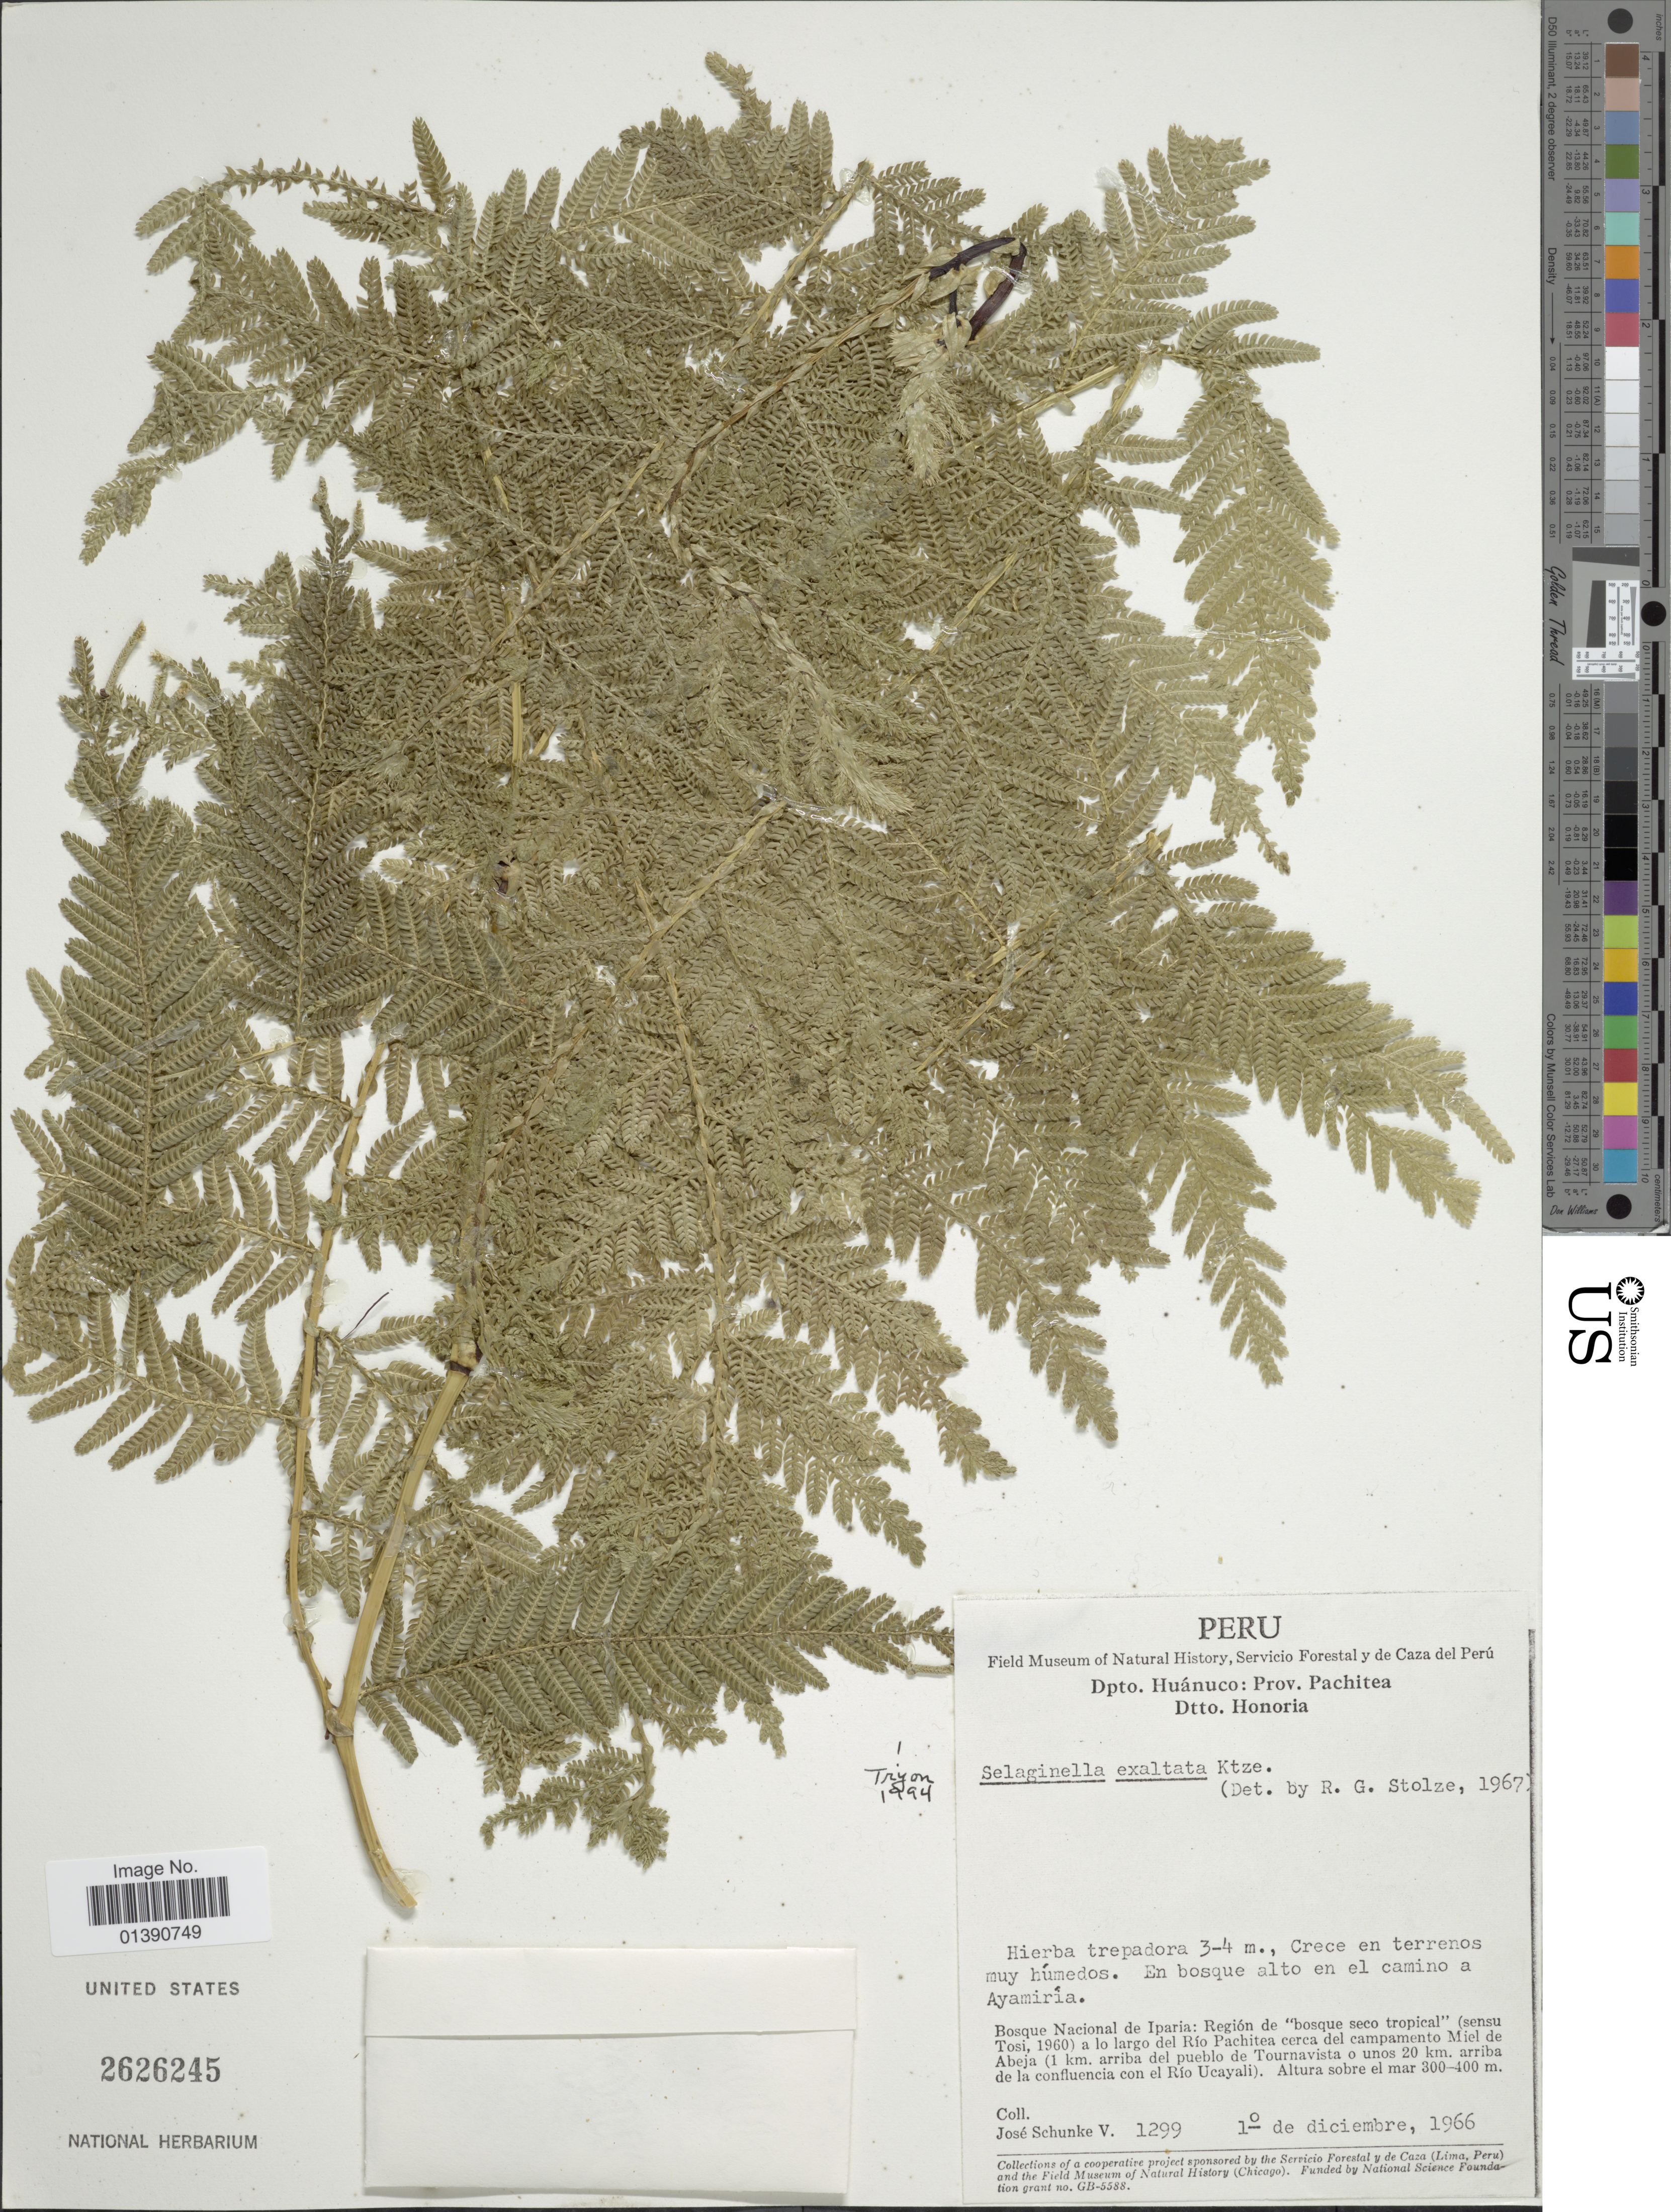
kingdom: Plantae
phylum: Tracheophyta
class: Lycopodiopsida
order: Selaginellales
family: Selaginellaceae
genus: Selaginella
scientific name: Selaginella exaltata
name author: (Kunze) Spring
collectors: J. Schunke Vigo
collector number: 1299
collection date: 1966-12-01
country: Peru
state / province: Huánuco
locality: Prov. Pachitea, Dtto. Honoria, Bosque Nacional de Iparia: Región de ' bosque seco tropical' (sensu Tosi, 1960) a lo largo del Río Pachitea cerca del campamneto Miel de Abeja (1 km. arriba del pueblo de Tournavista o unos 20 km. arriba de la confluencia con el Río Ucayali)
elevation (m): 300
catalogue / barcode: US 2626245